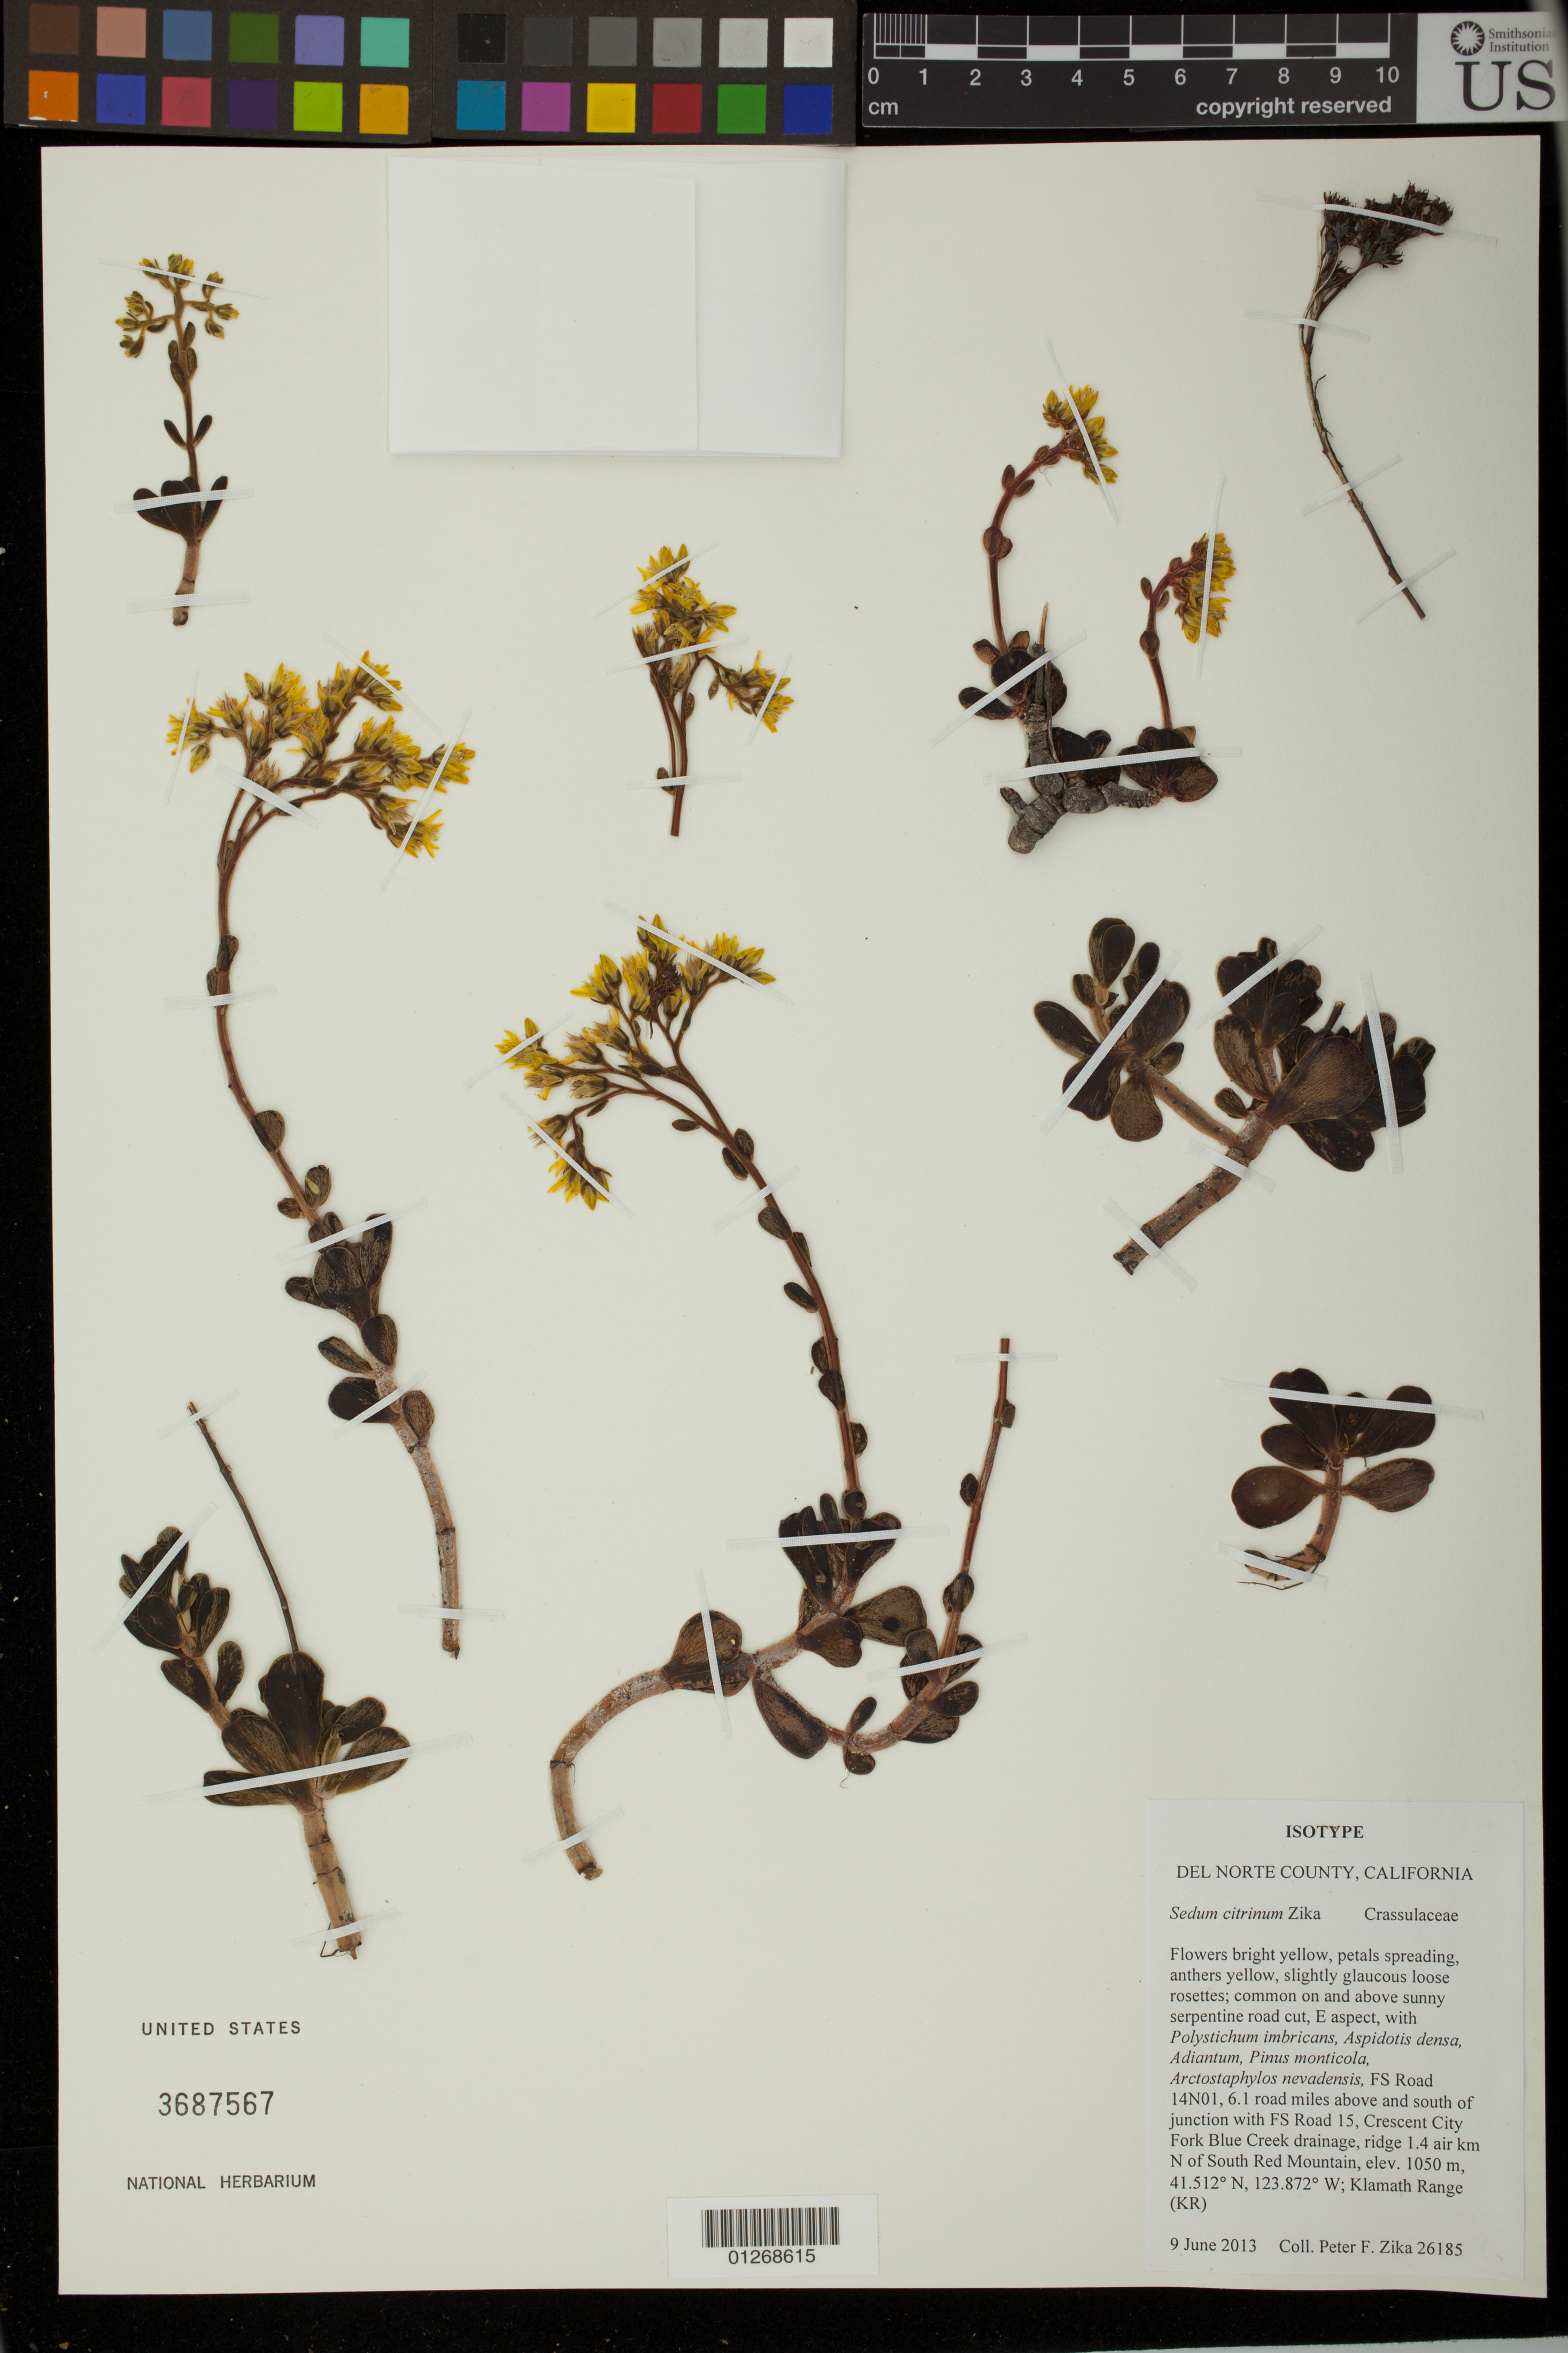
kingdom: Plantae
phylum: Tracheophyta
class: Magnoliopsida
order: Saxifragales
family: Crassulaceae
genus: Sedum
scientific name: Sedum citrinum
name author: Zika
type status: Isotype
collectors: P. F. Zika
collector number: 26185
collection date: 2013-06-09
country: United States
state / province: California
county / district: Del Norte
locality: FS Road 14N01, 6.1 road miles above and south of junction with FS Road 15, Crescent City Fork Blue Creek drainage, ridge 1.4 air km N of South Red Mountain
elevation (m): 1050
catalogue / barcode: US 3687567